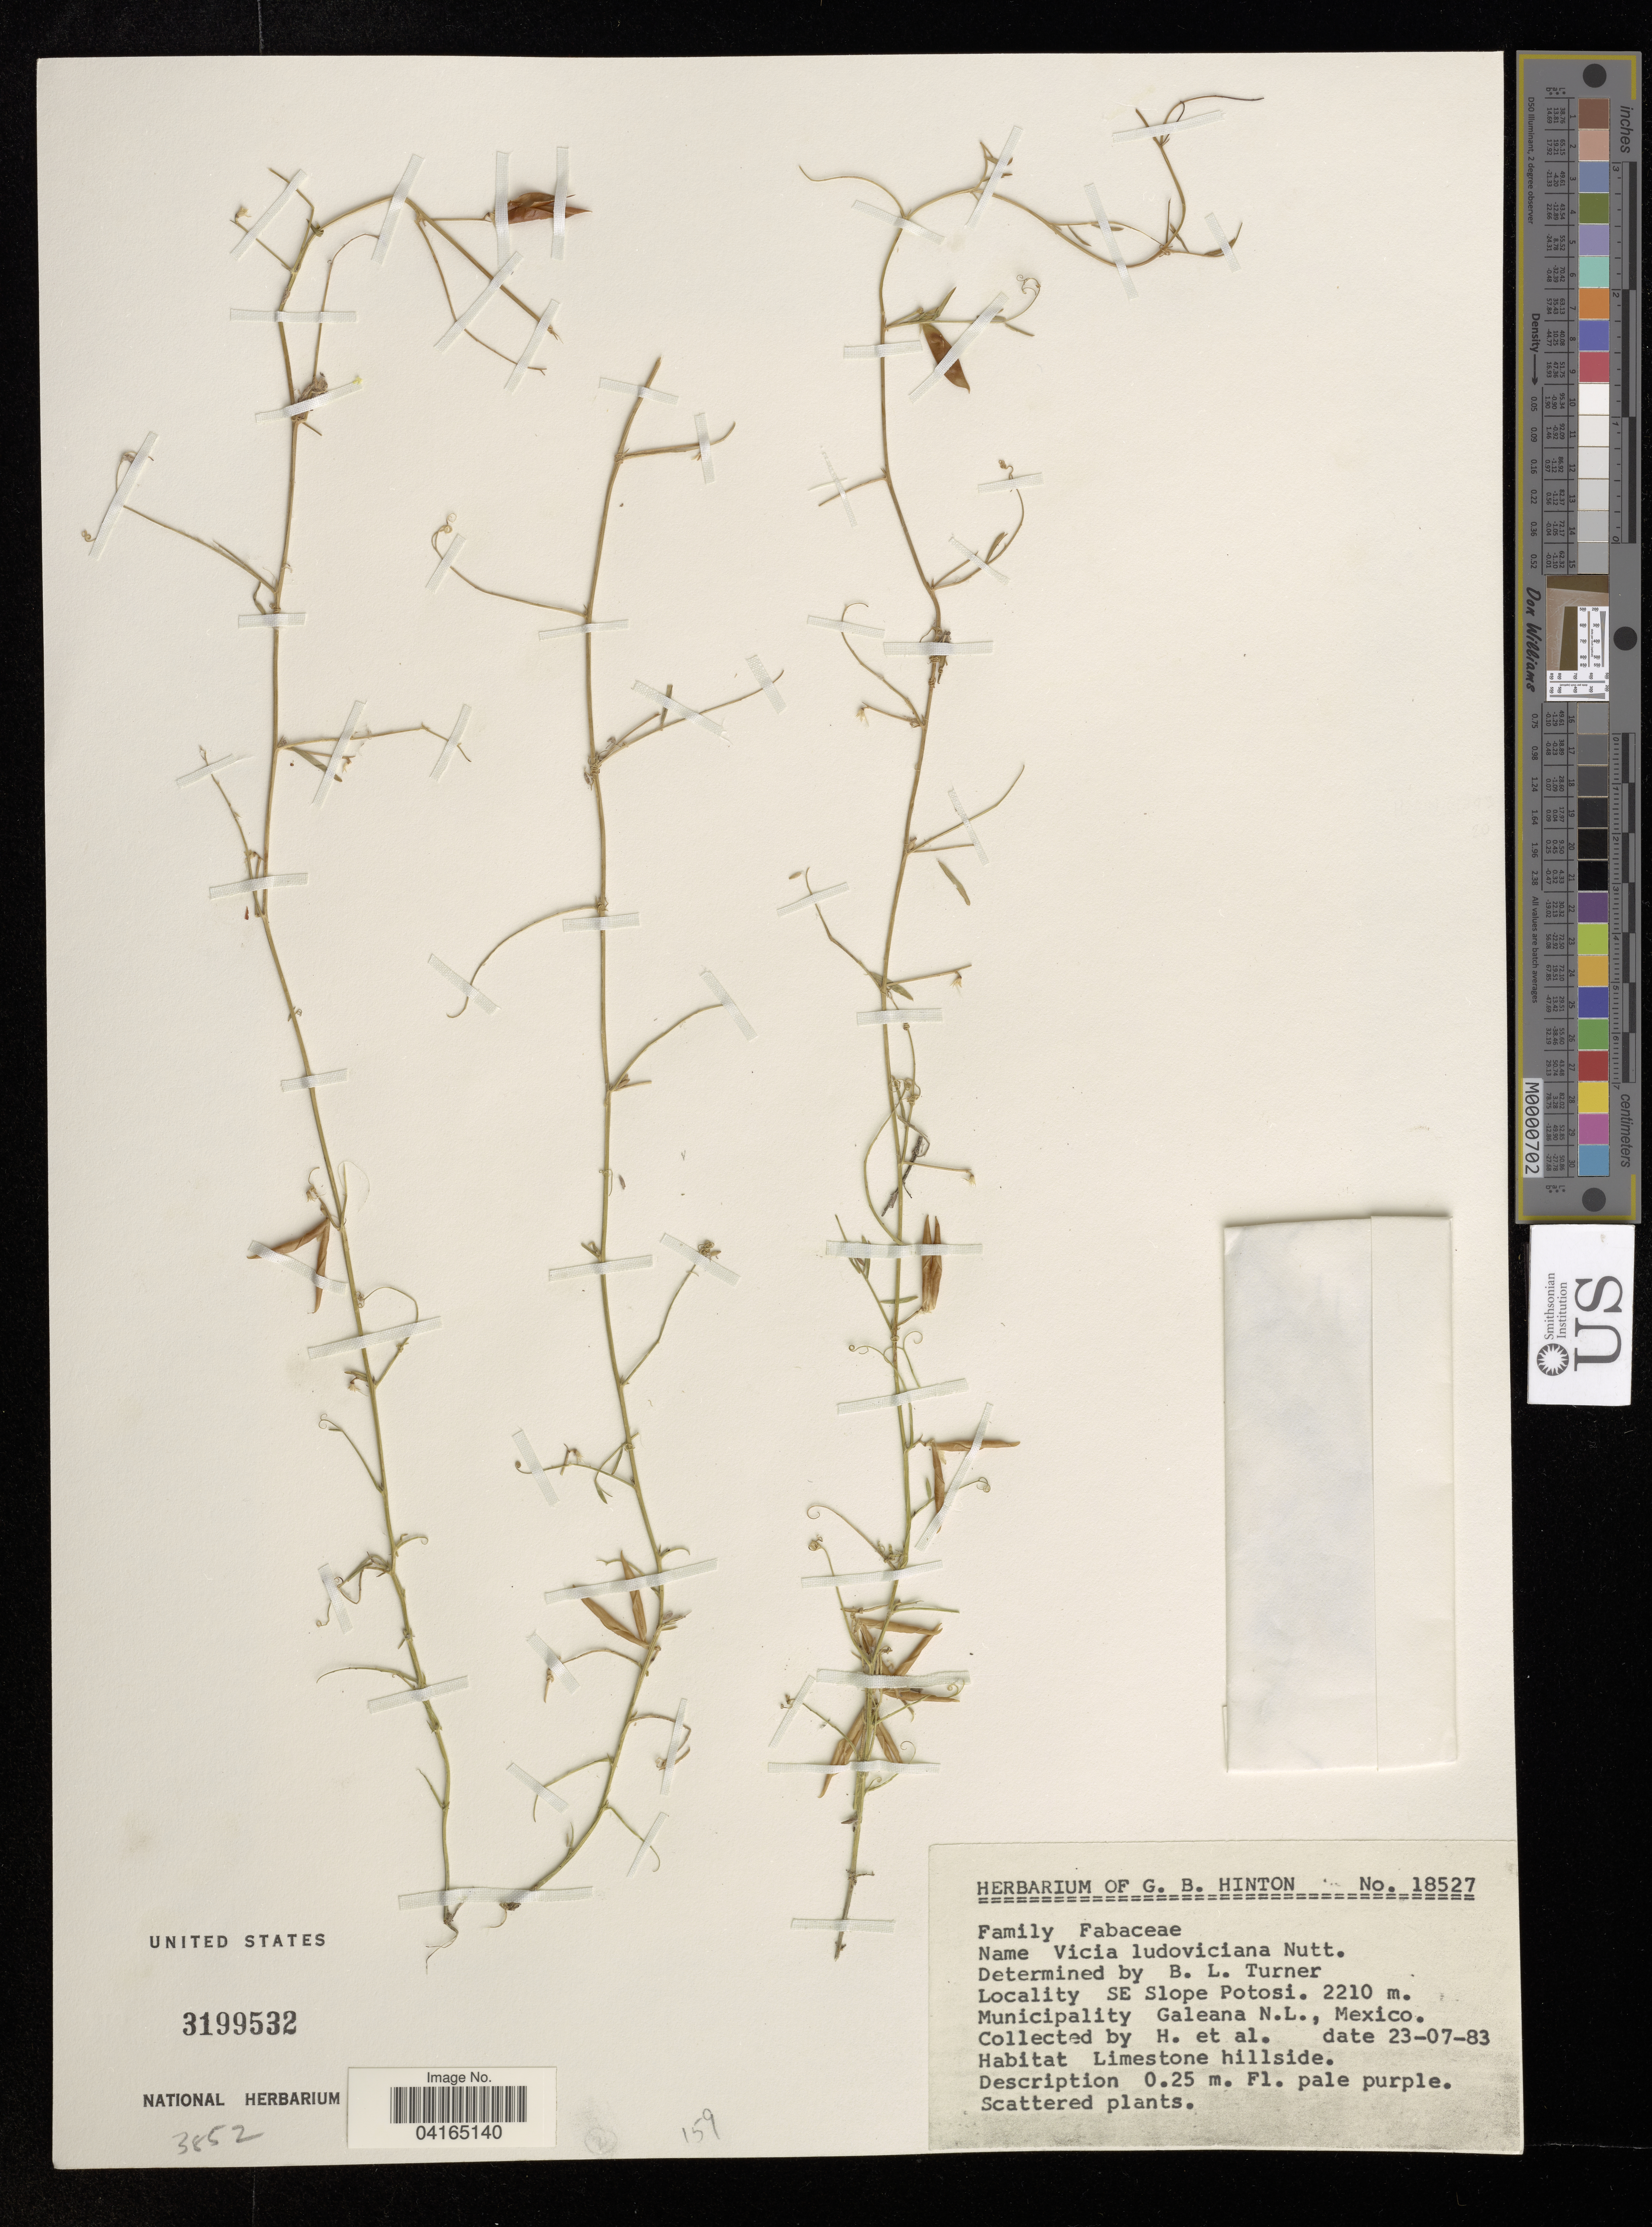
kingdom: Plantae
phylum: Tracheophyta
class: Magnoliopsida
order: Fabales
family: Fabaceae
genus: Vicia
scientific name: Vicia ludoviciana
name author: Nutt. ex Torr. & A. Gray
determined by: Hechenleitner, Paulina, RBG Edinburgh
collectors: G. B. Hinton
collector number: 18527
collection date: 1983-07-23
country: Mexico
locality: SE Slope Potosi. Galeana, N.L.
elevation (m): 2210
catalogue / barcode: US 3199532